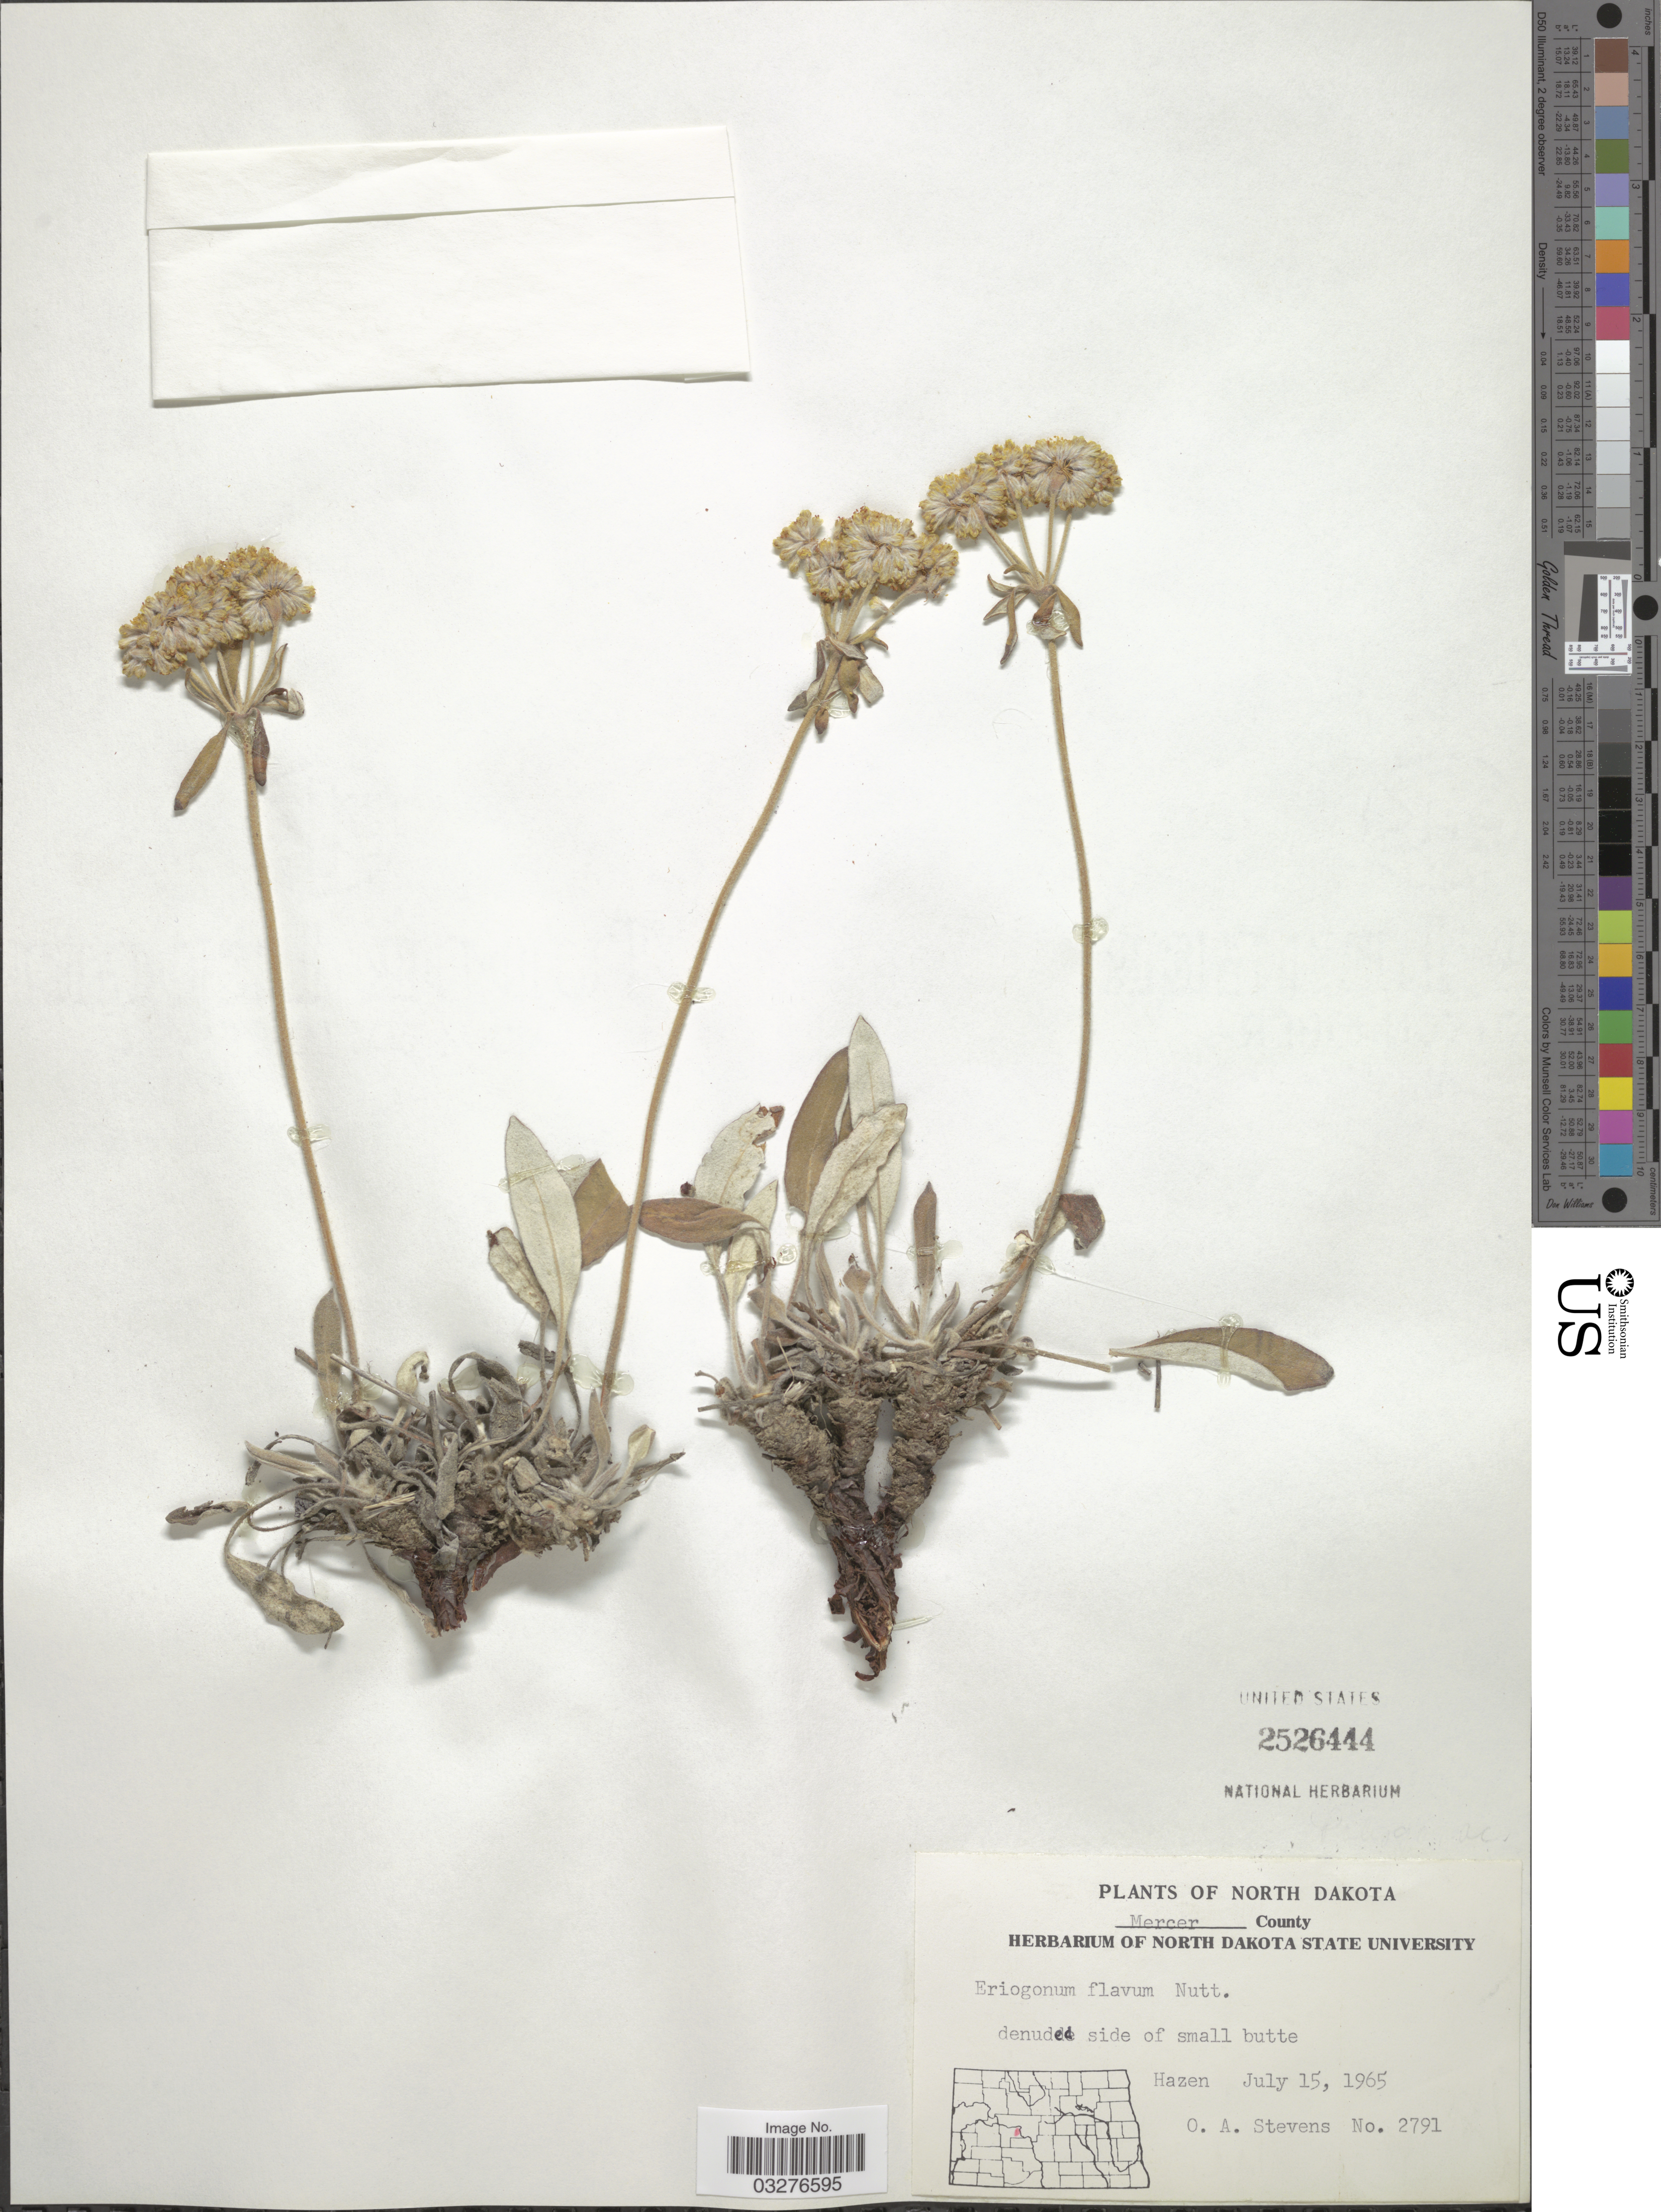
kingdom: Plantae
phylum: Tracheophyta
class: Magnoliopsida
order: Caryophyllales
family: Polygonaceae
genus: Eriogonum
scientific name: Eriogonum flavum var. flavum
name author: Nutt. ex Benth.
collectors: O. A. Stevens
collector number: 2791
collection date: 1965-07-15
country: United States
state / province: North Dakota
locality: Mercer County, Hazen.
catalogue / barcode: US 2526444